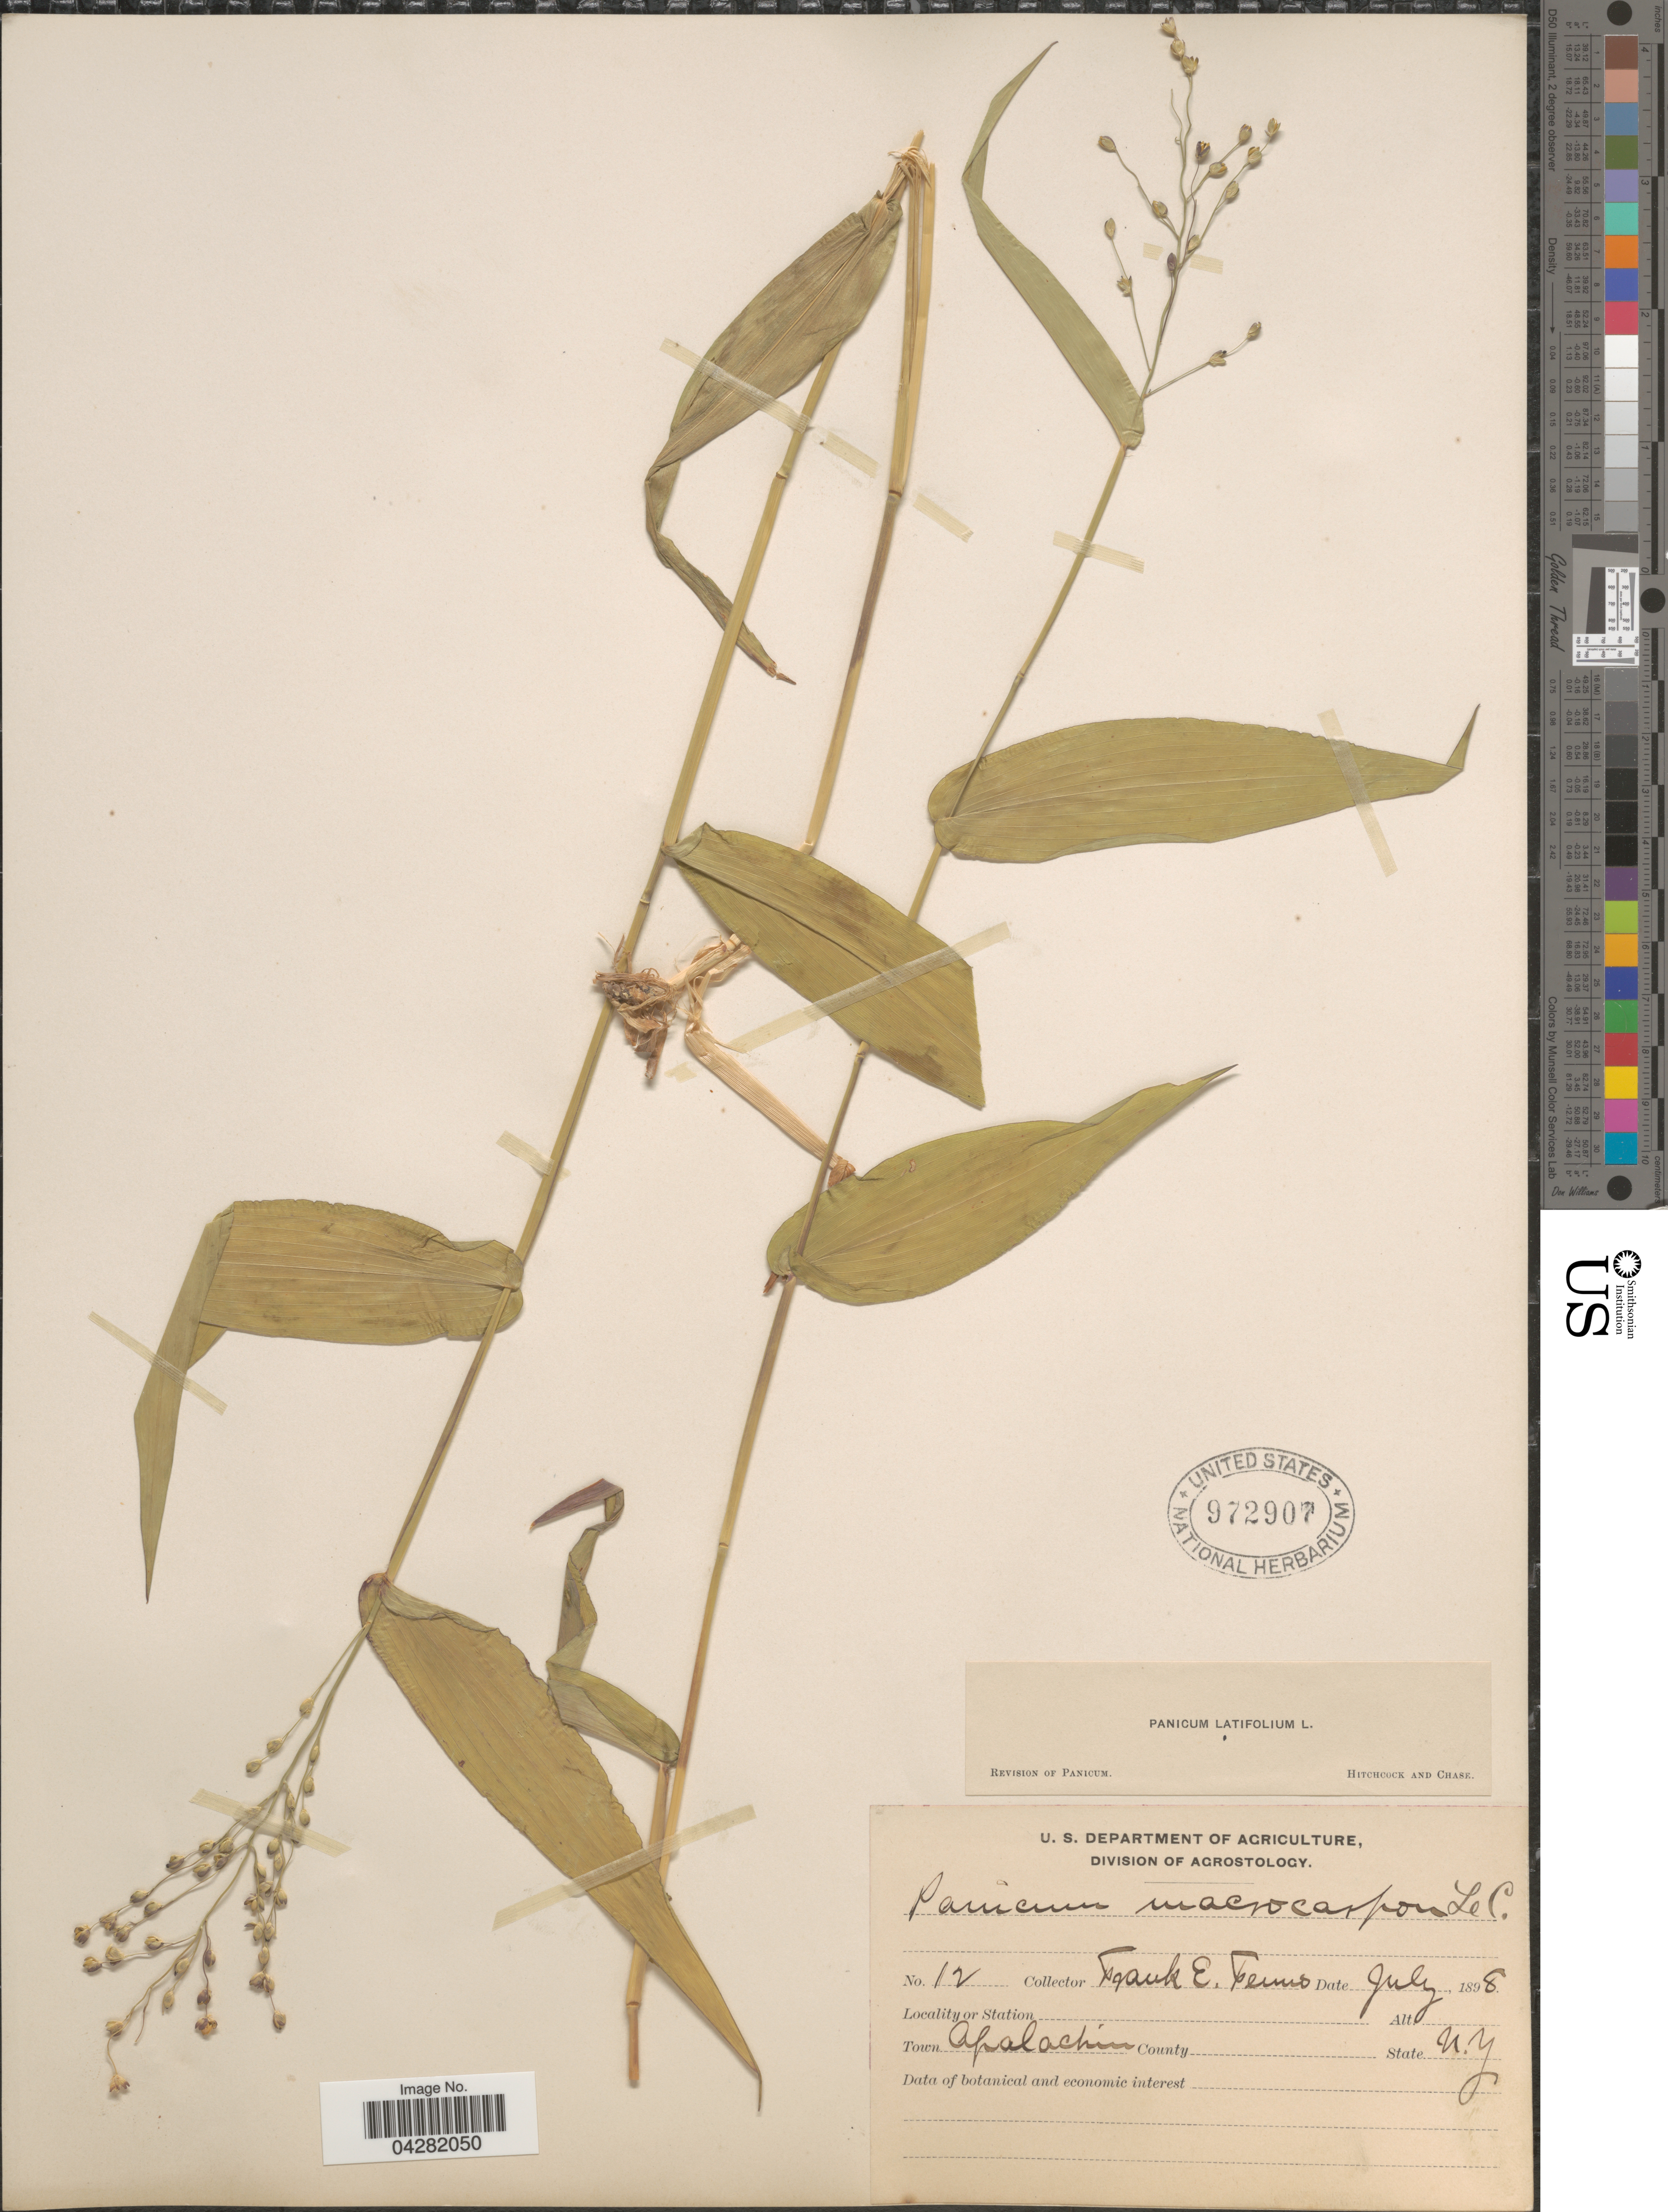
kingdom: Plantae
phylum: Tracheophyta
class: Liliopsida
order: Poales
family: Poaceae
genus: Dichanthelium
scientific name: Dichanthelium latifolium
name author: (L.) Harvill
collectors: F. Fenno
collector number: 12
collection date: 1898-07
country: United States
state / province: New York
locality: Town Apalachin.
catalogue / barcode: US 972907